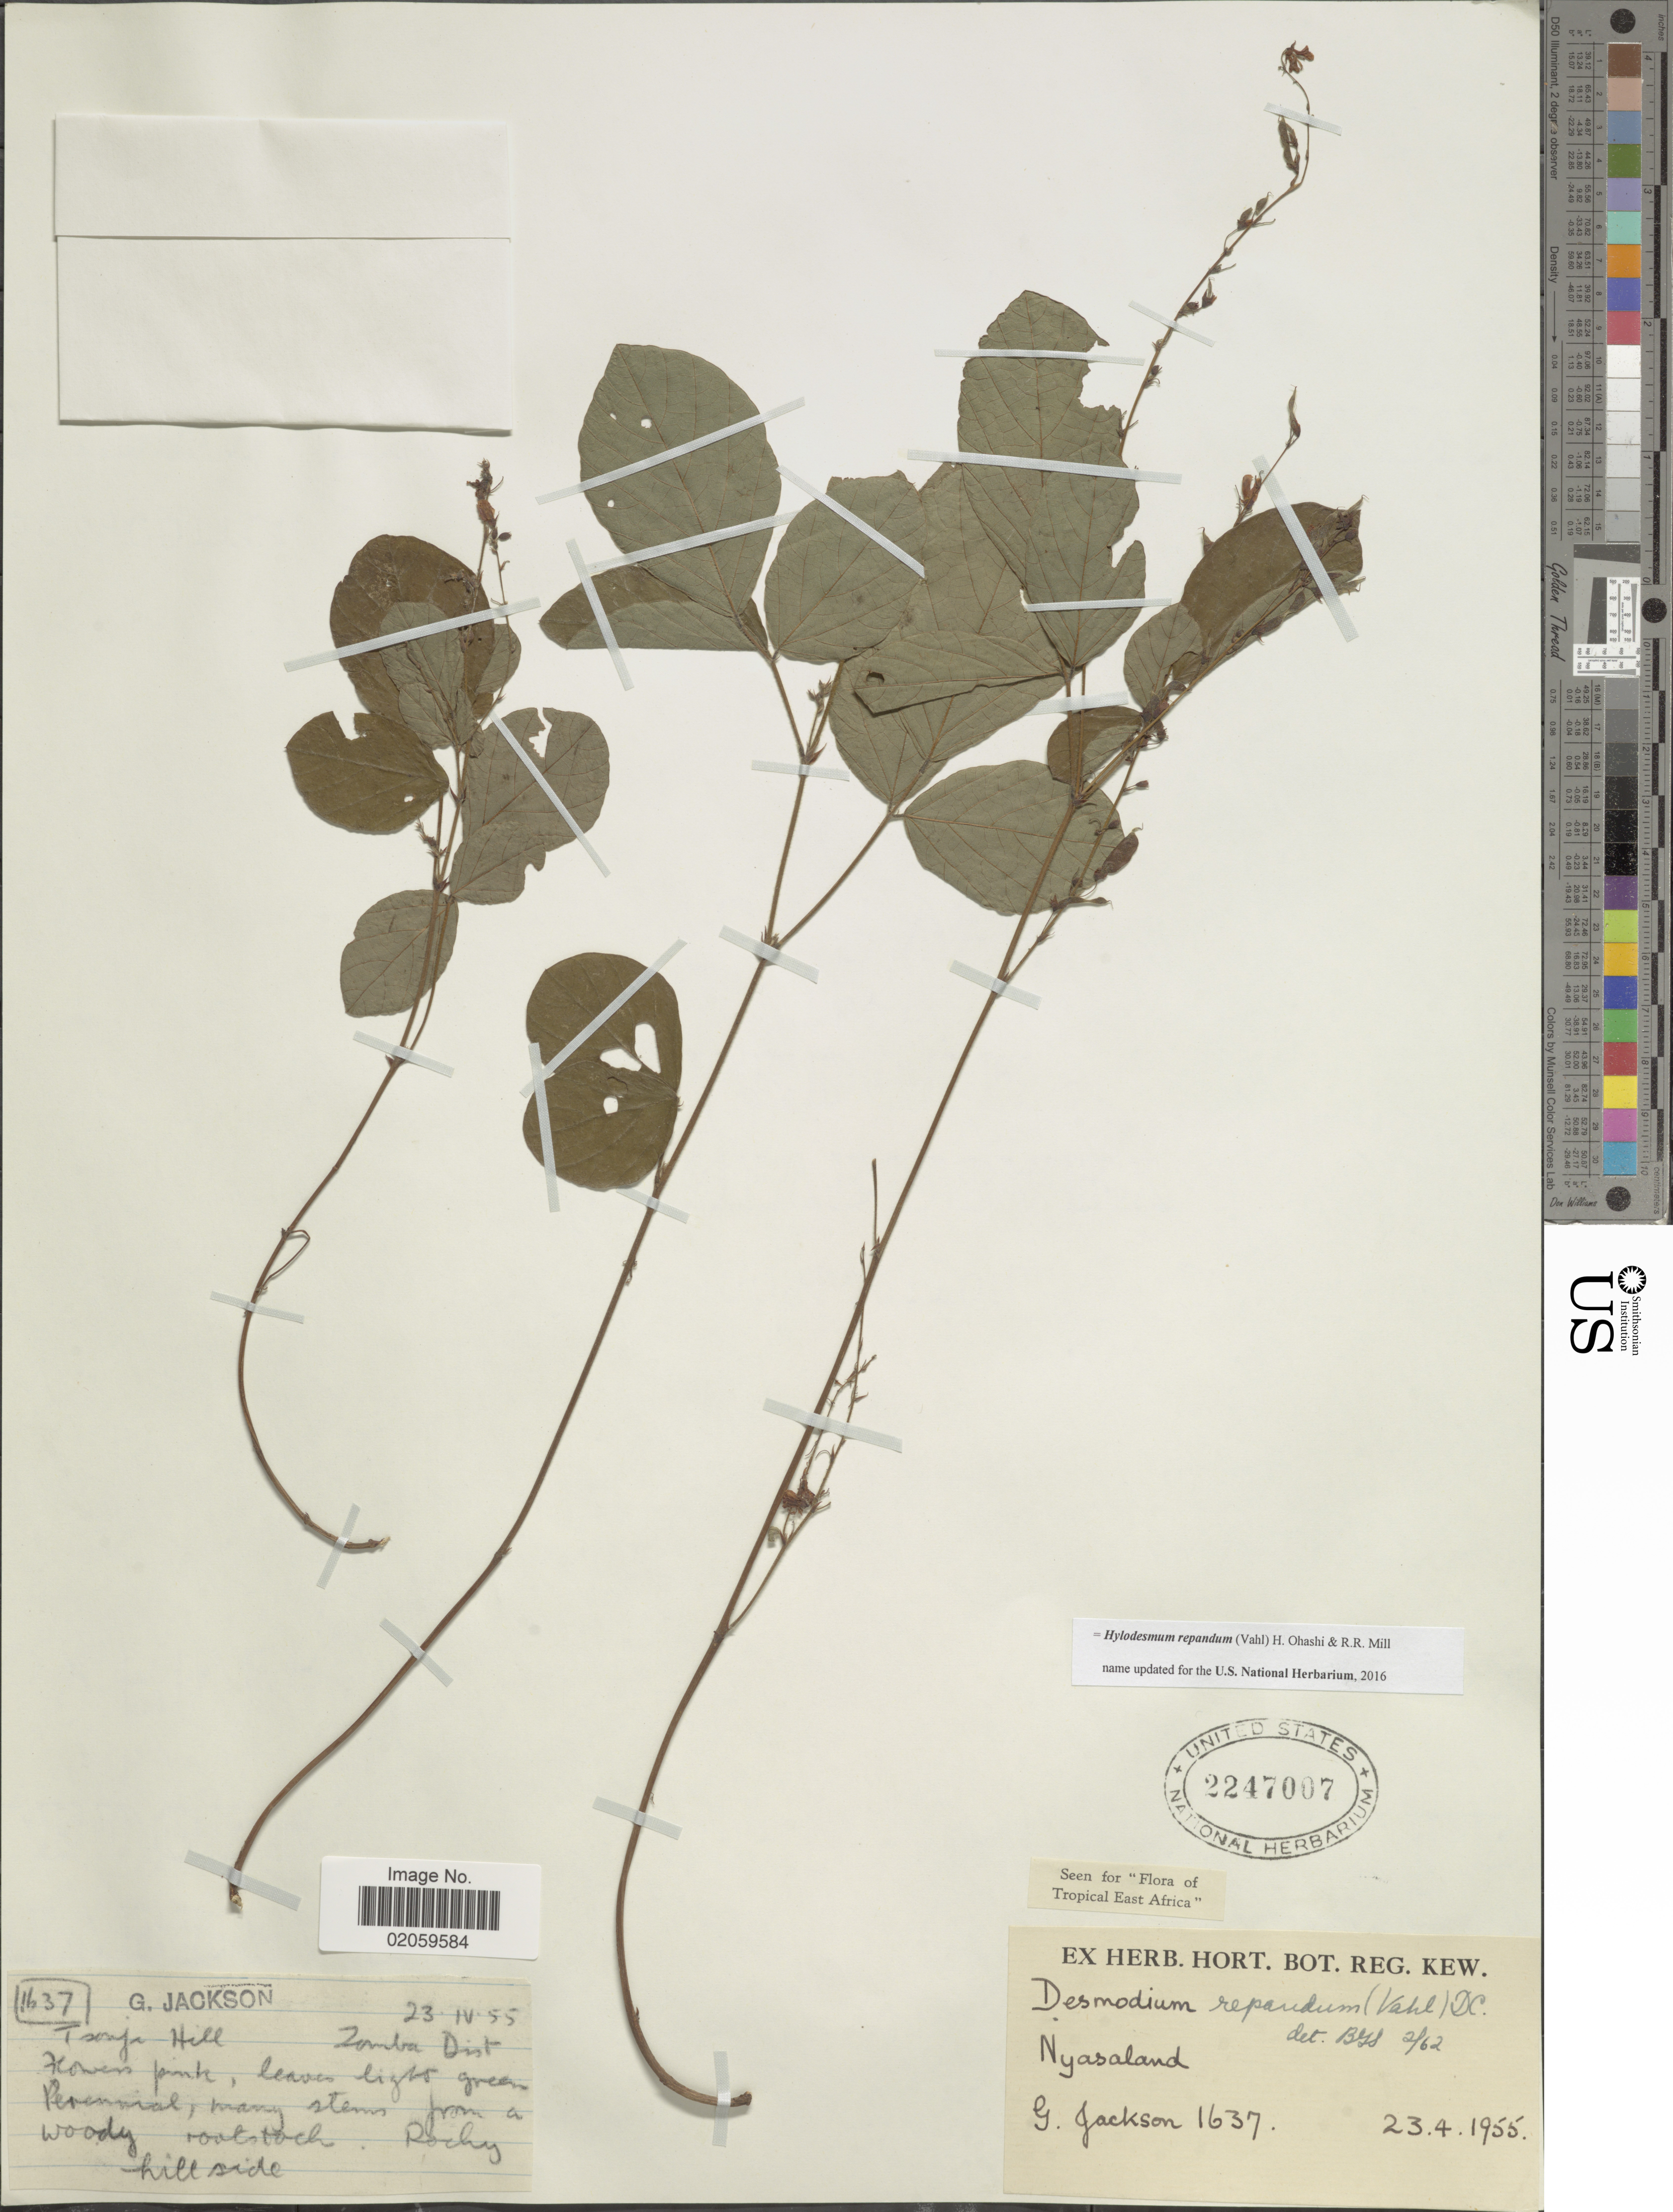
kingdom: Plantae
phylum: Tracheophyta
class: Magnoliopsida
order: Fabales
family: Fabaceae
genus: Hylodesmum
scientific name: Hylodesmum repandum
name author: (Vahl) H. Ohashi & R.R. Mill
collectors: G. Jackson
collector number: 1637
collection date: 1955-04-23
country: Malawi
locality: Nyasaland, Tsonja Hill, Zomba Dist.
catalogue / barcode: US 2247007